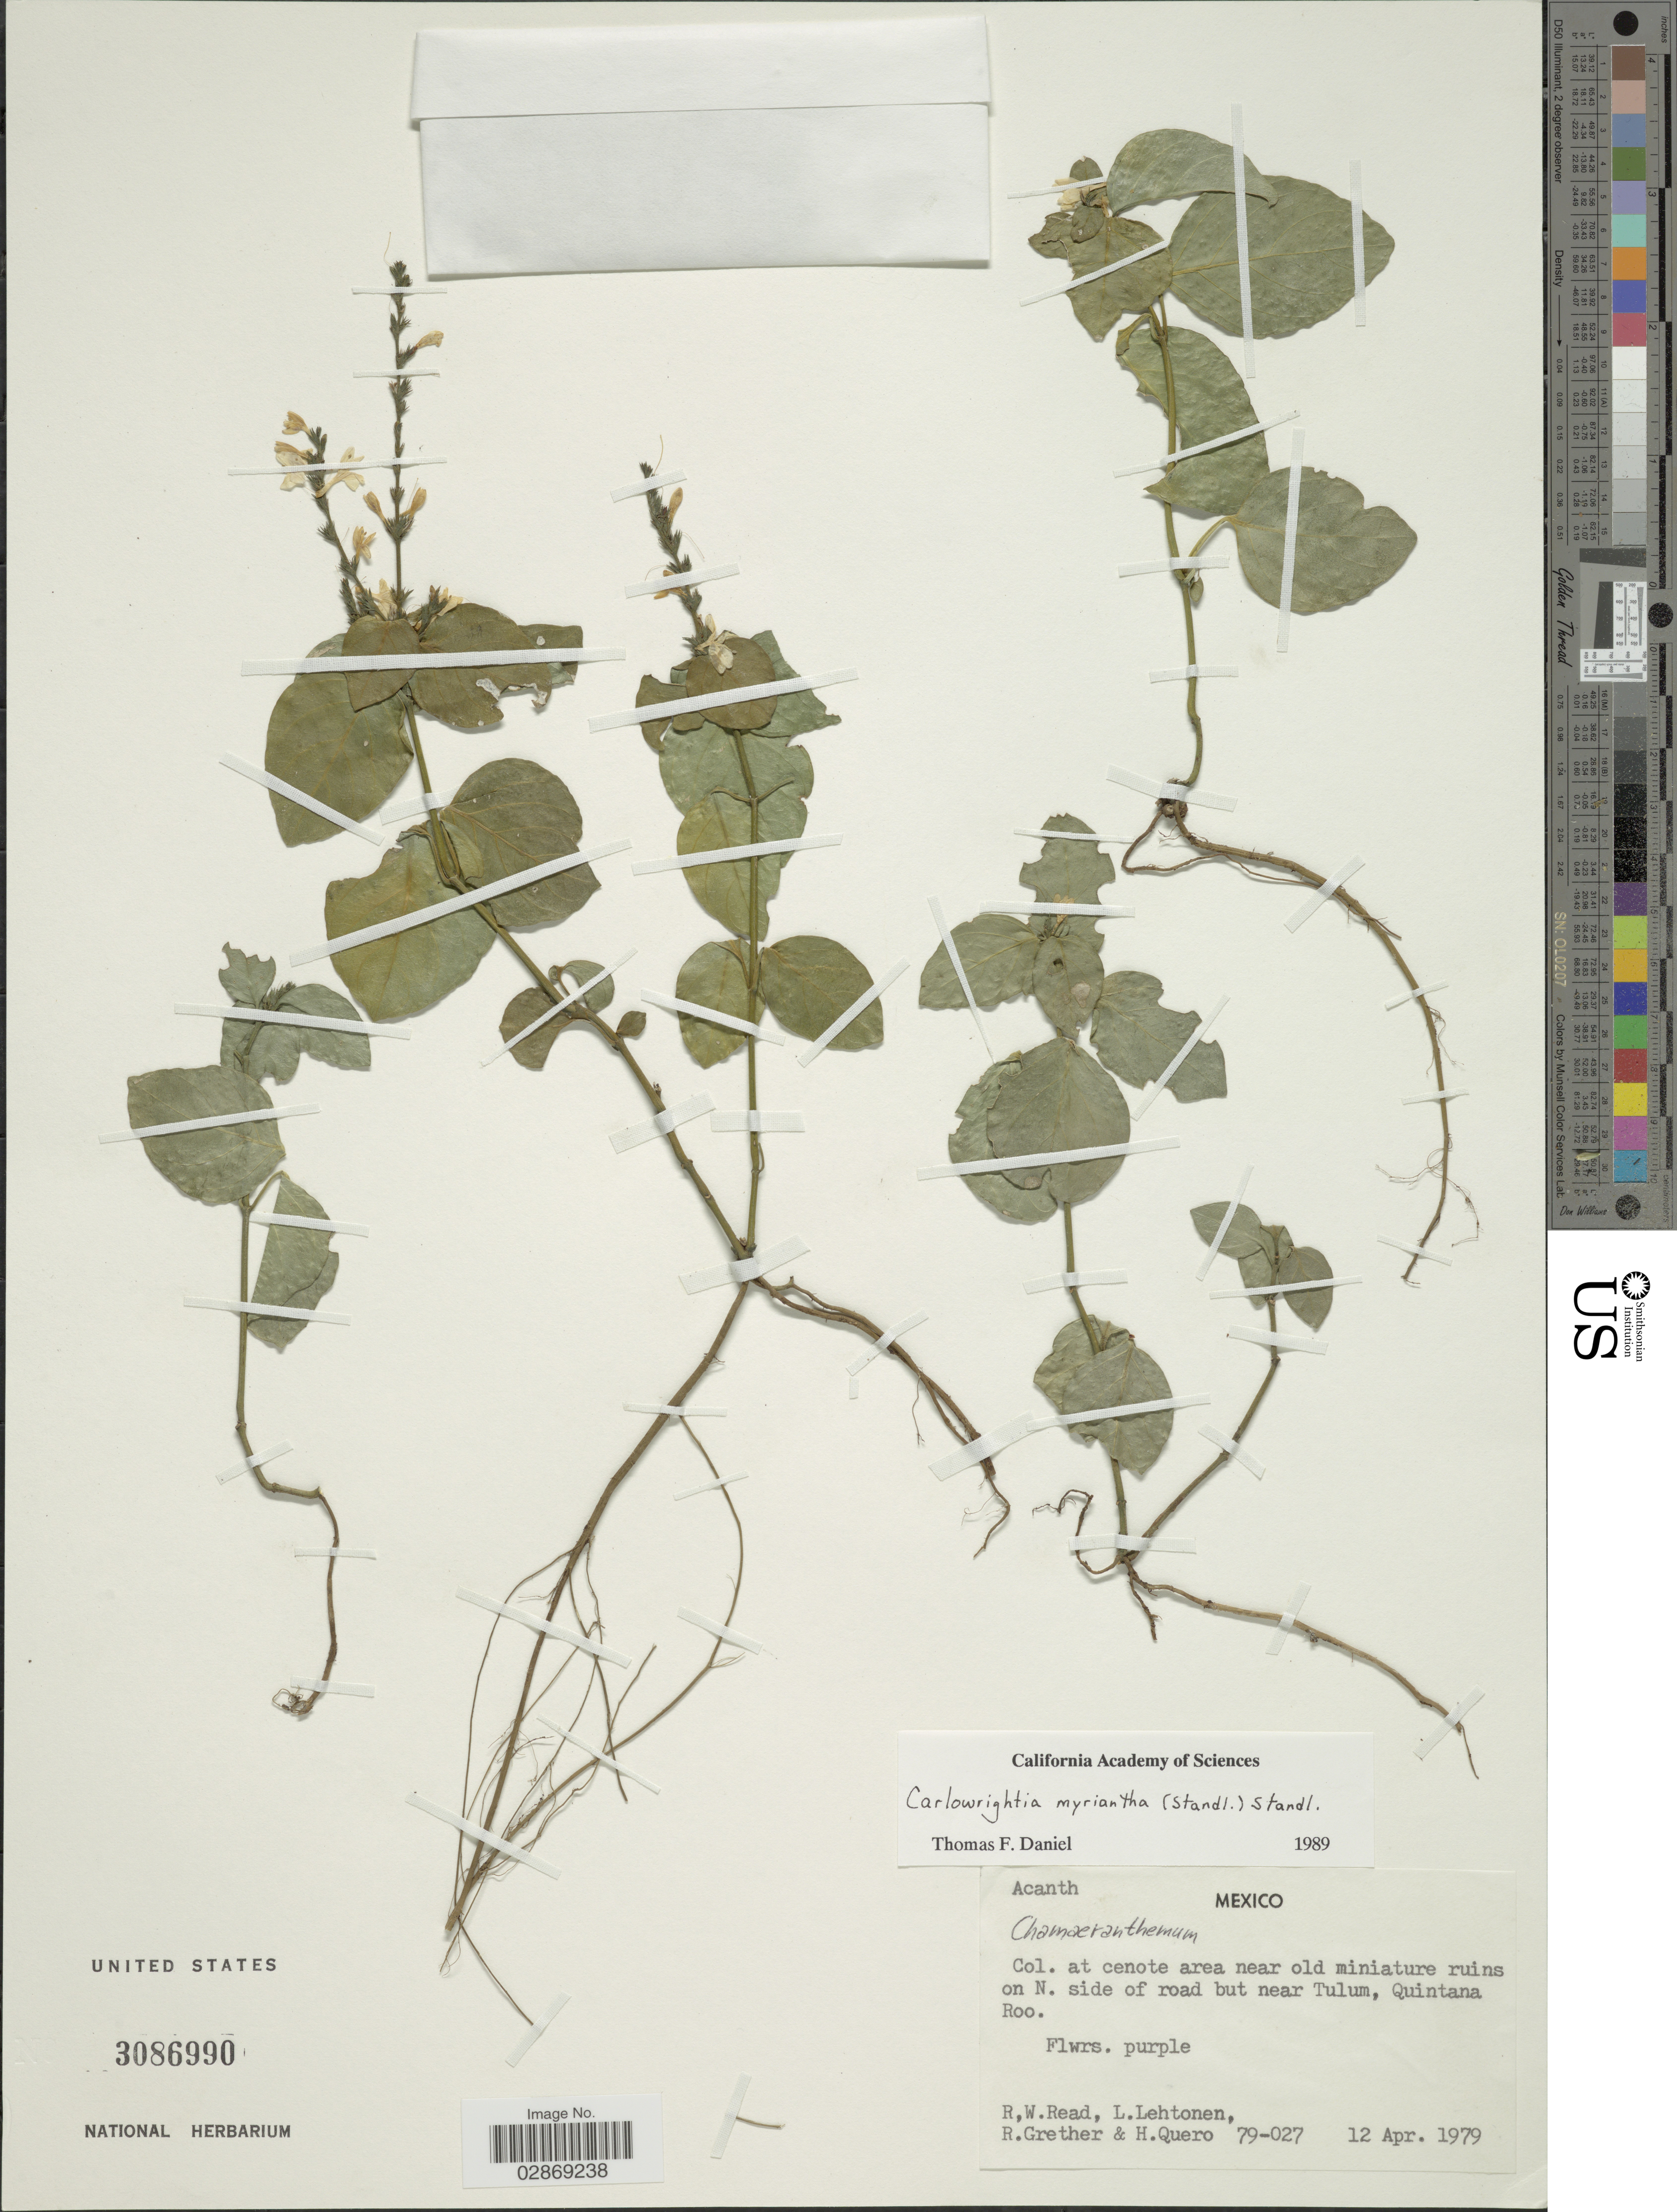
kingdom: Plantae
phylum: Tracheophyta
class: Magnoliopsida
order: Lamiales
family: Acanthaceae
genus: Carlowrightia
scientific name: Carlowrightia myriantha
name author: (Standl.) Standl.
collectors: R. W. Read, L. Lehtonen, R. Grether & H. Quero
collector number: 79-027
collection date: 1979-04-12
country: Mexico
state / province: Quintana Roo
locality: At cenote area near old miniature ruins on N. side of road but near Tulum, Quintana Roo.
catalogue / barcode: US 3086990